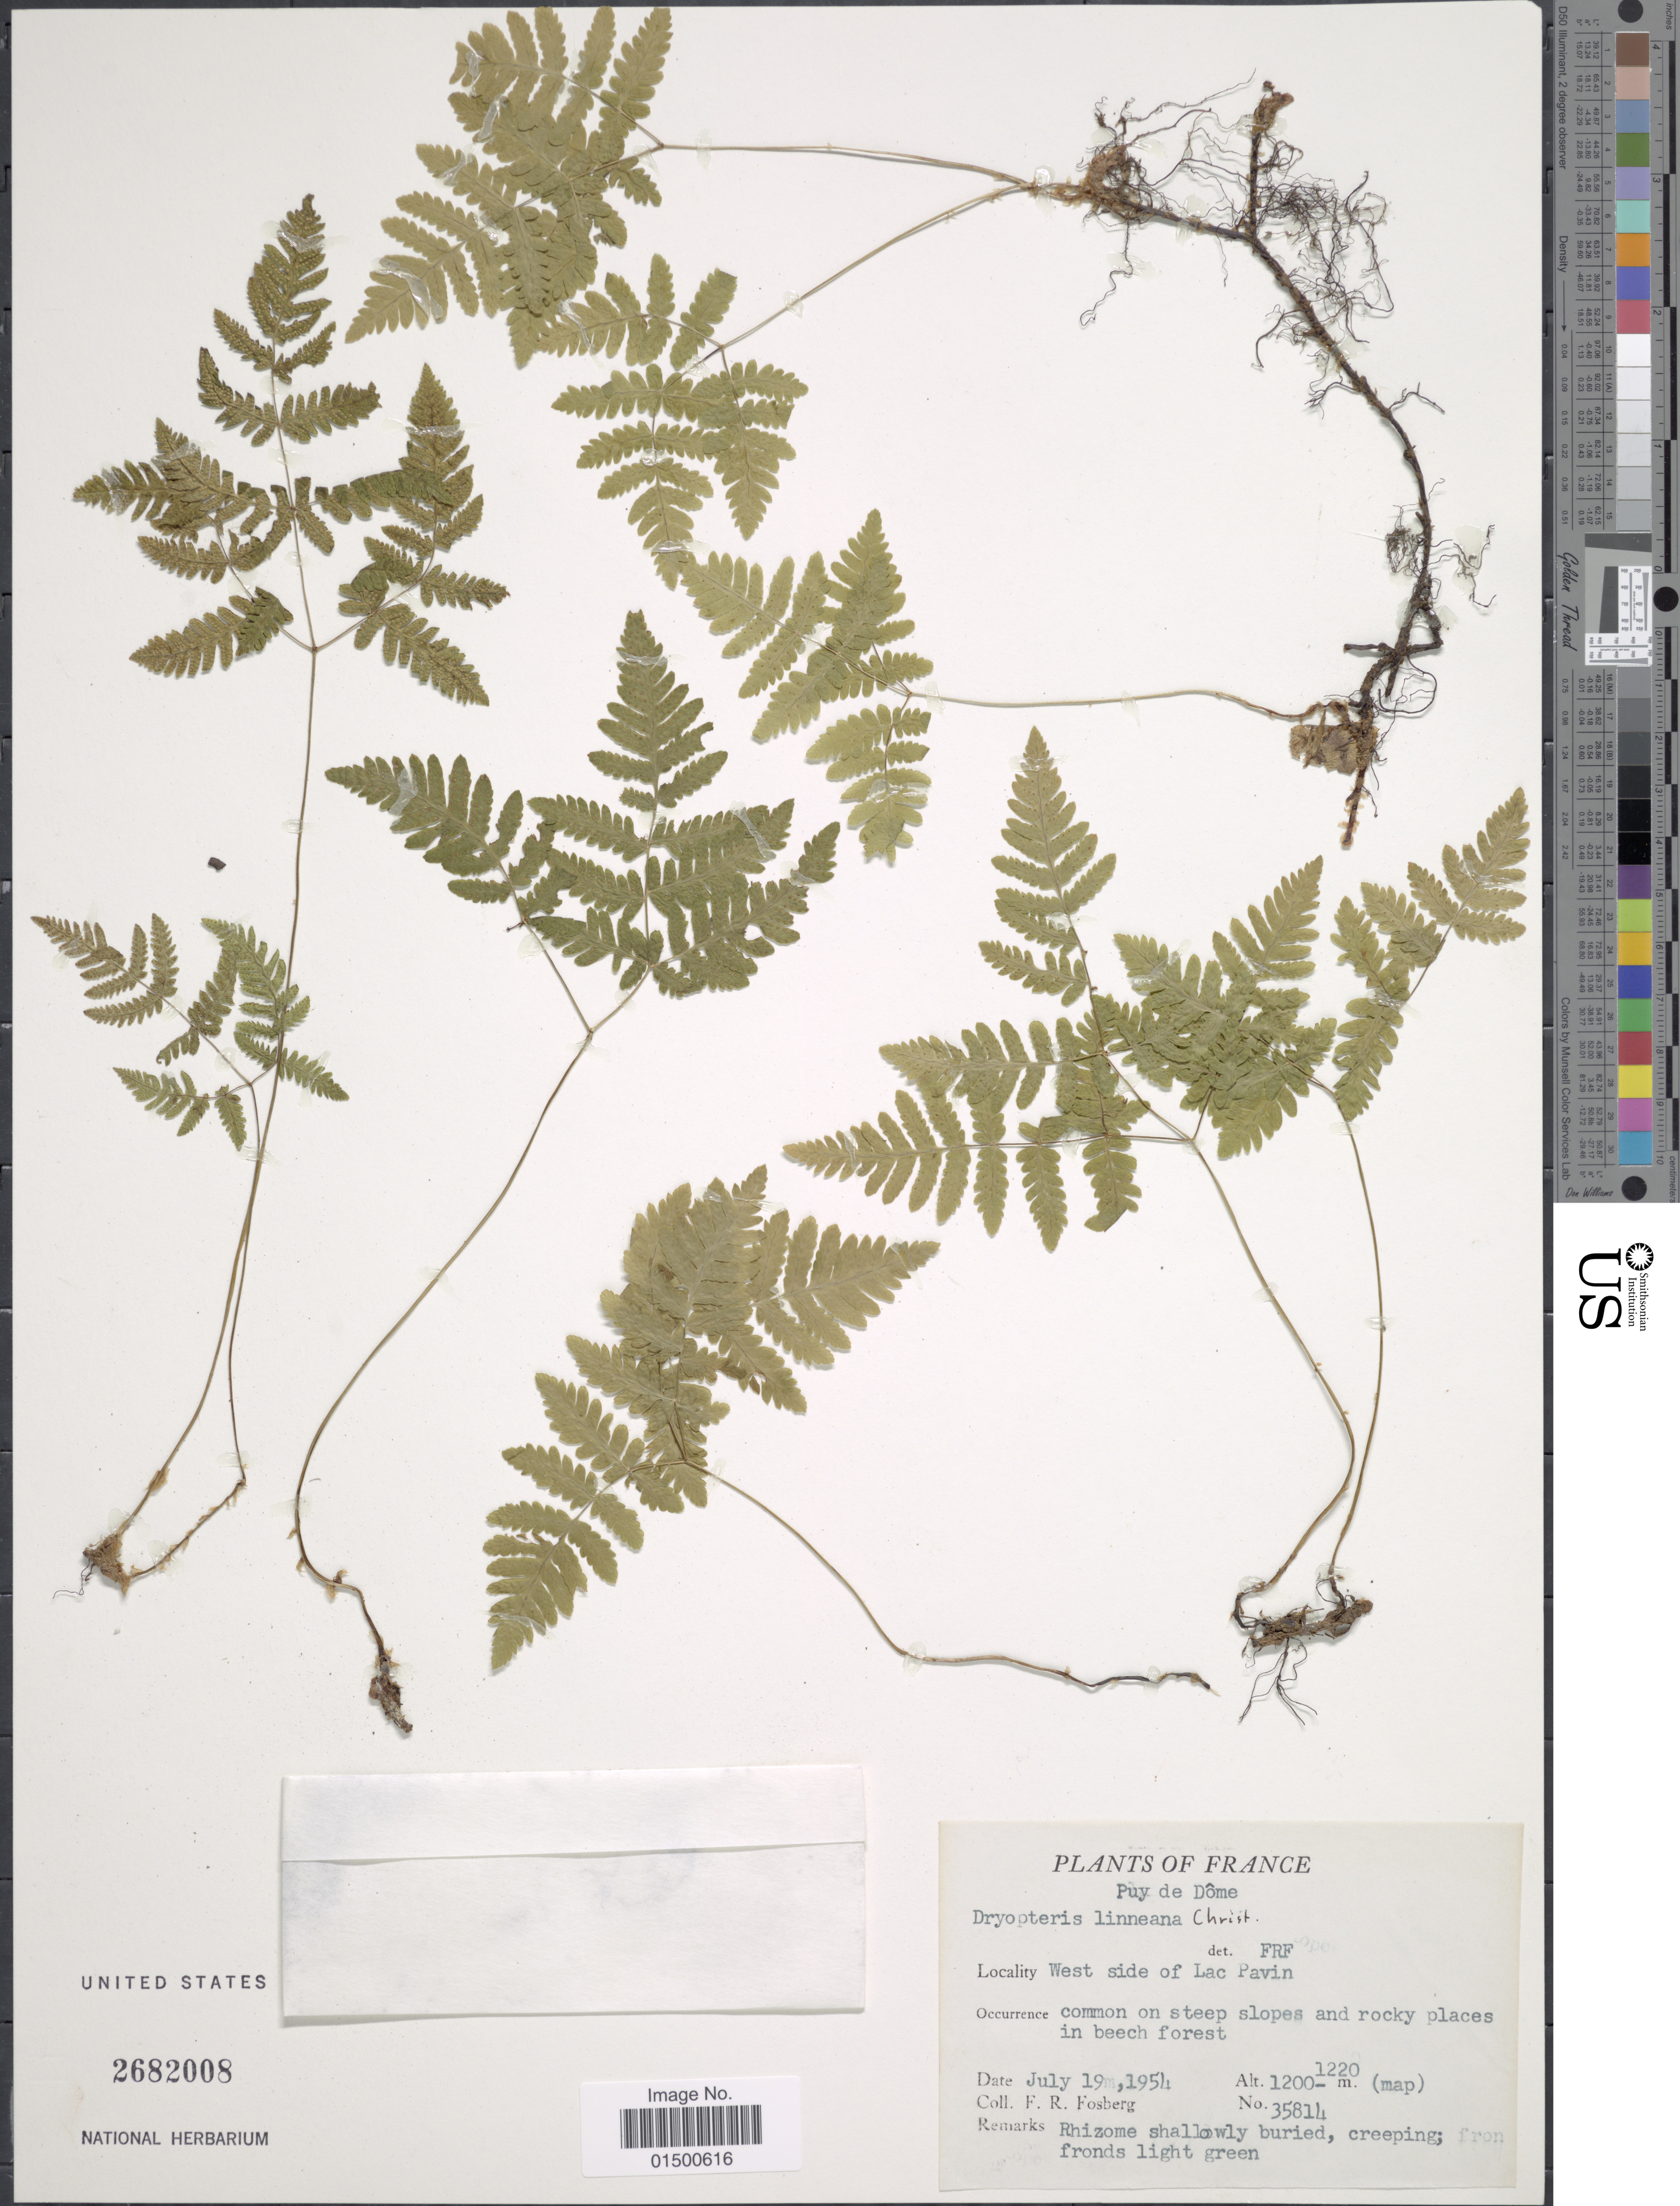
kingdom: Plantae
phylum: Tracheophyta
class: Polypodiopsida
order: Polypodiales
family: Cystopteridaceae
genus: Gymnocarpium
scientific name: Gymnocarpium disjunctum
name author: (Rupr.) Ching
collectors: F. R. Fosberg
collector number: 35814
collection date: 1954-07-19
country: France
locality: Puy de Dome, west side of Lac Pavin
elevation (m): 1200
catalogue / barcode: US 2682008